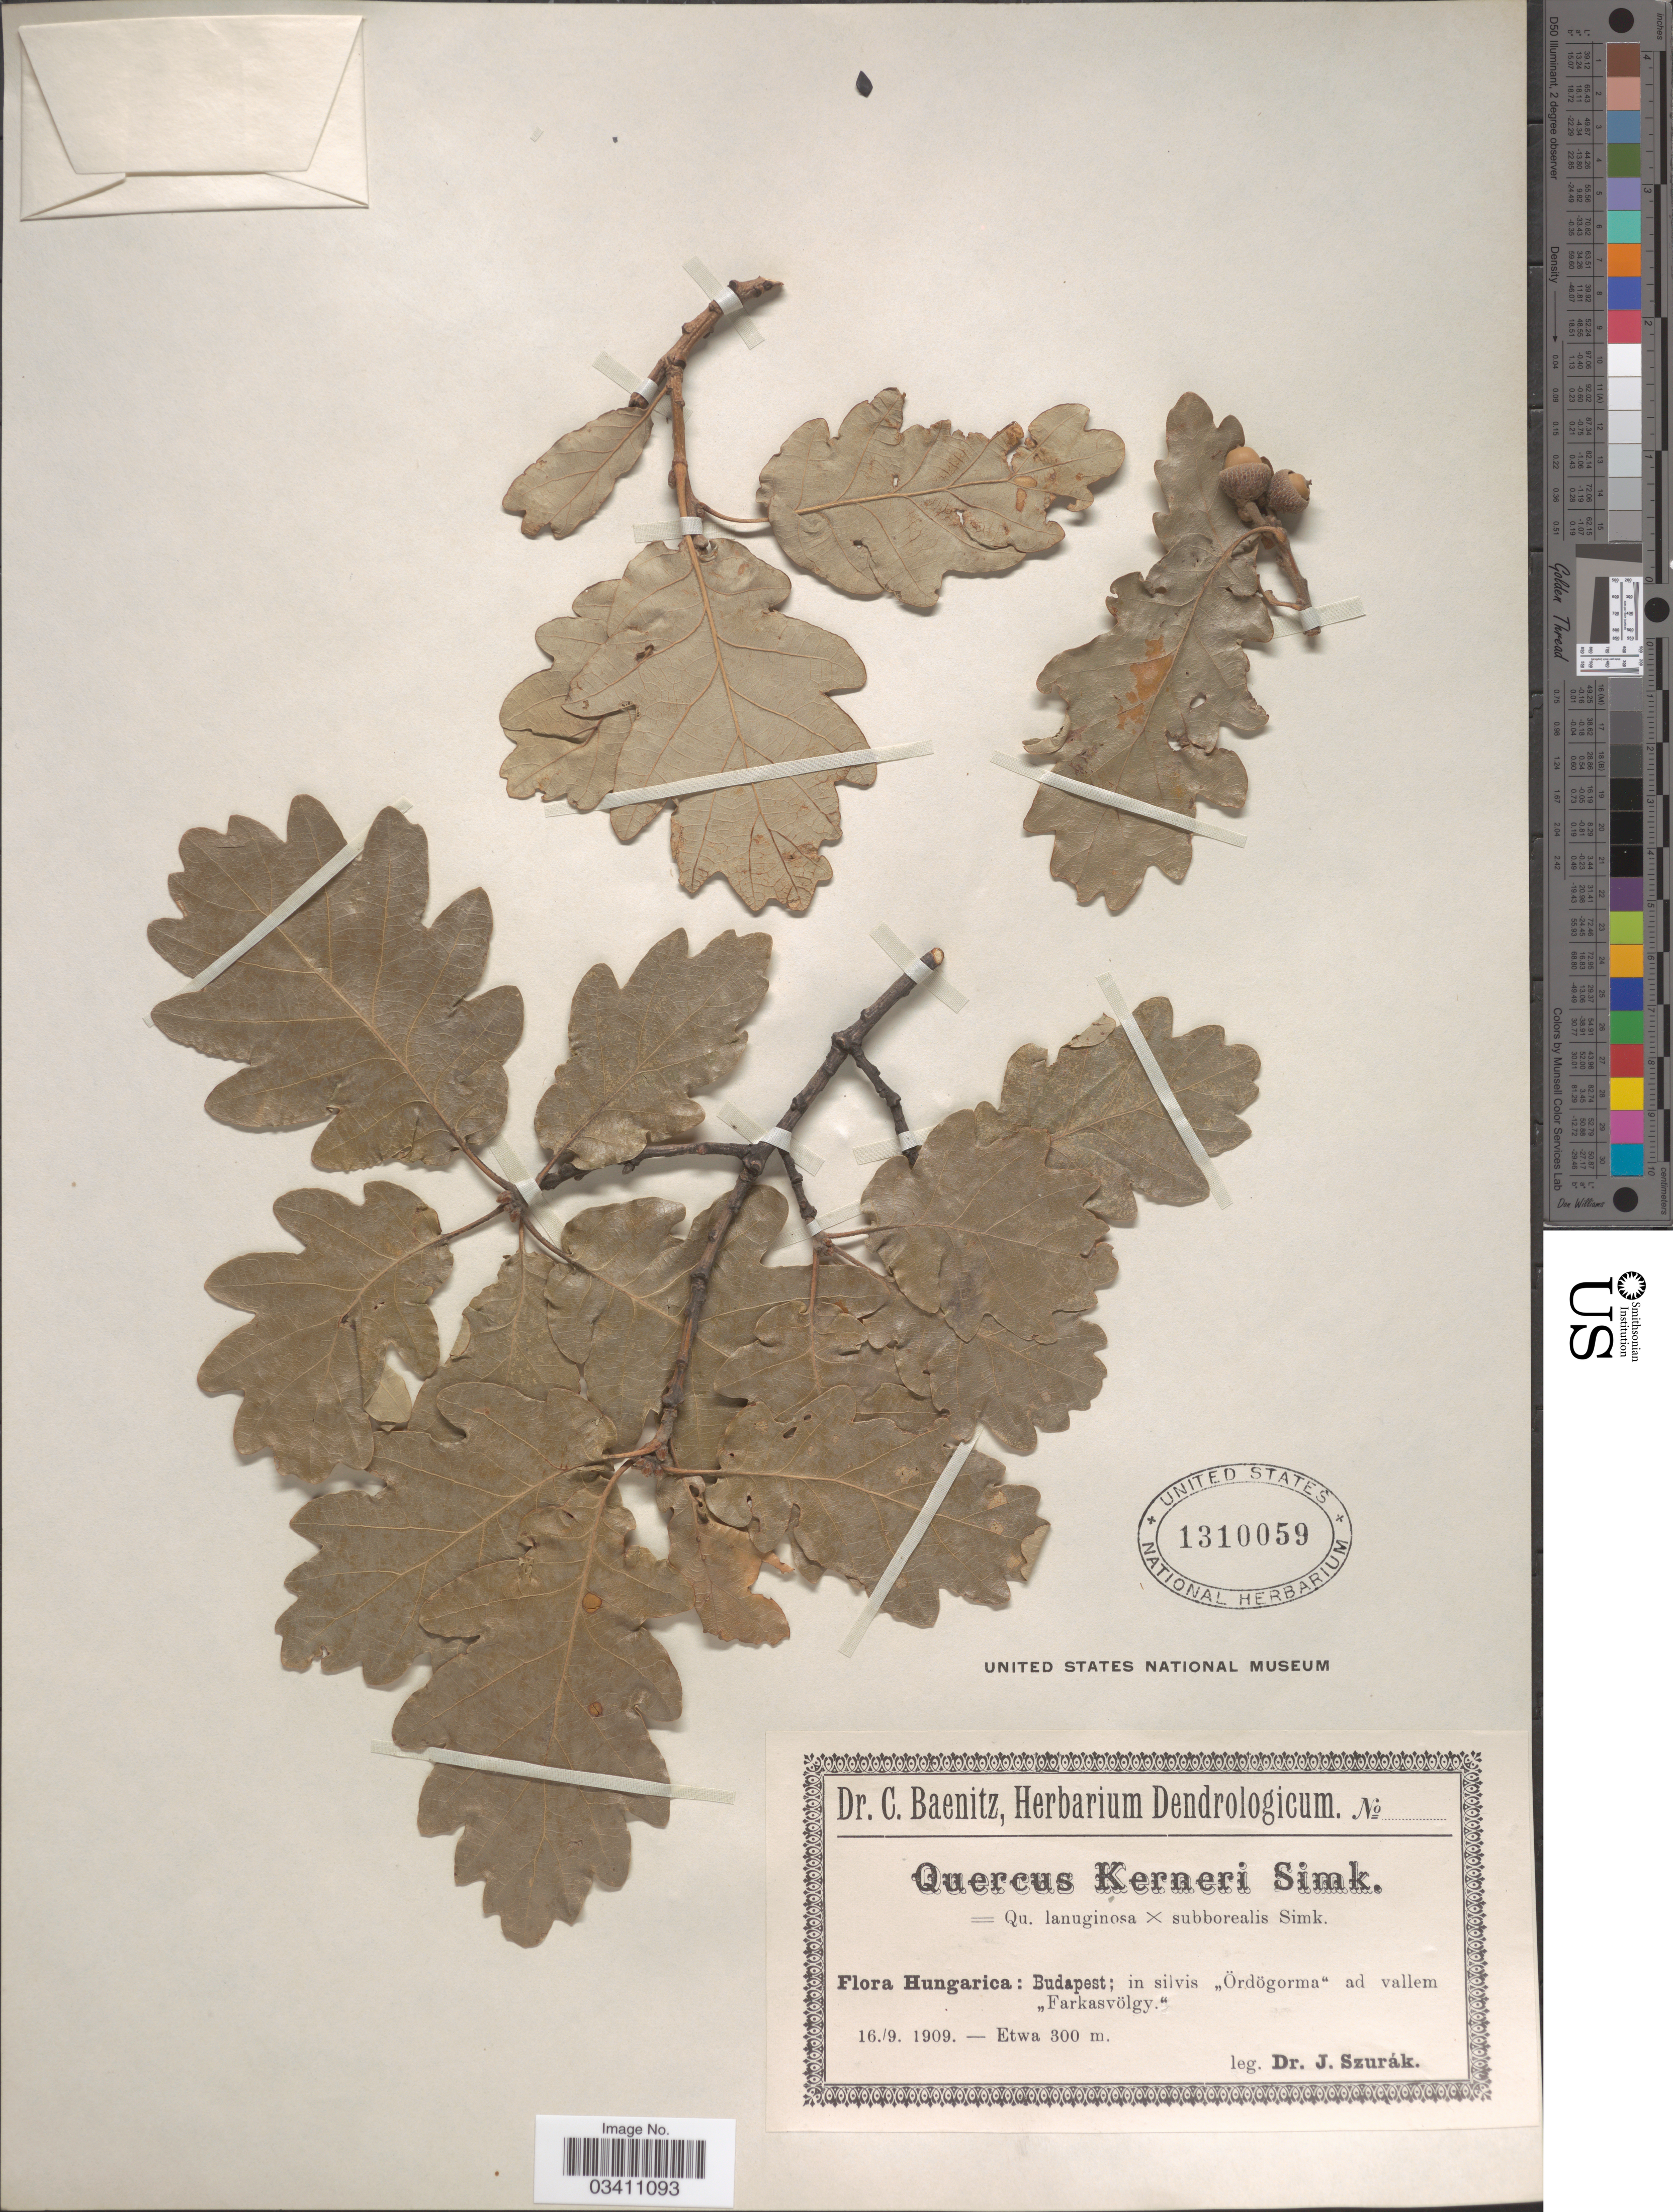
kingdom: Plantae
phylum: Tracheophyta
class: Magnoliopsida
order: Fagales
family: Fagaceae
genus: Quercus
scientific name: Quercus x kerneri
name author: Simonk.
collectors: J. Szurak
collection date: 1909-09-16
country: Hungary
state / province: Budapest, Capital District of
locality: Budapest; in silvis "Ördörgorma" ad vallem "Farkasvölgy."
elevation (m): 300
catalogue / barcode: US 1310059